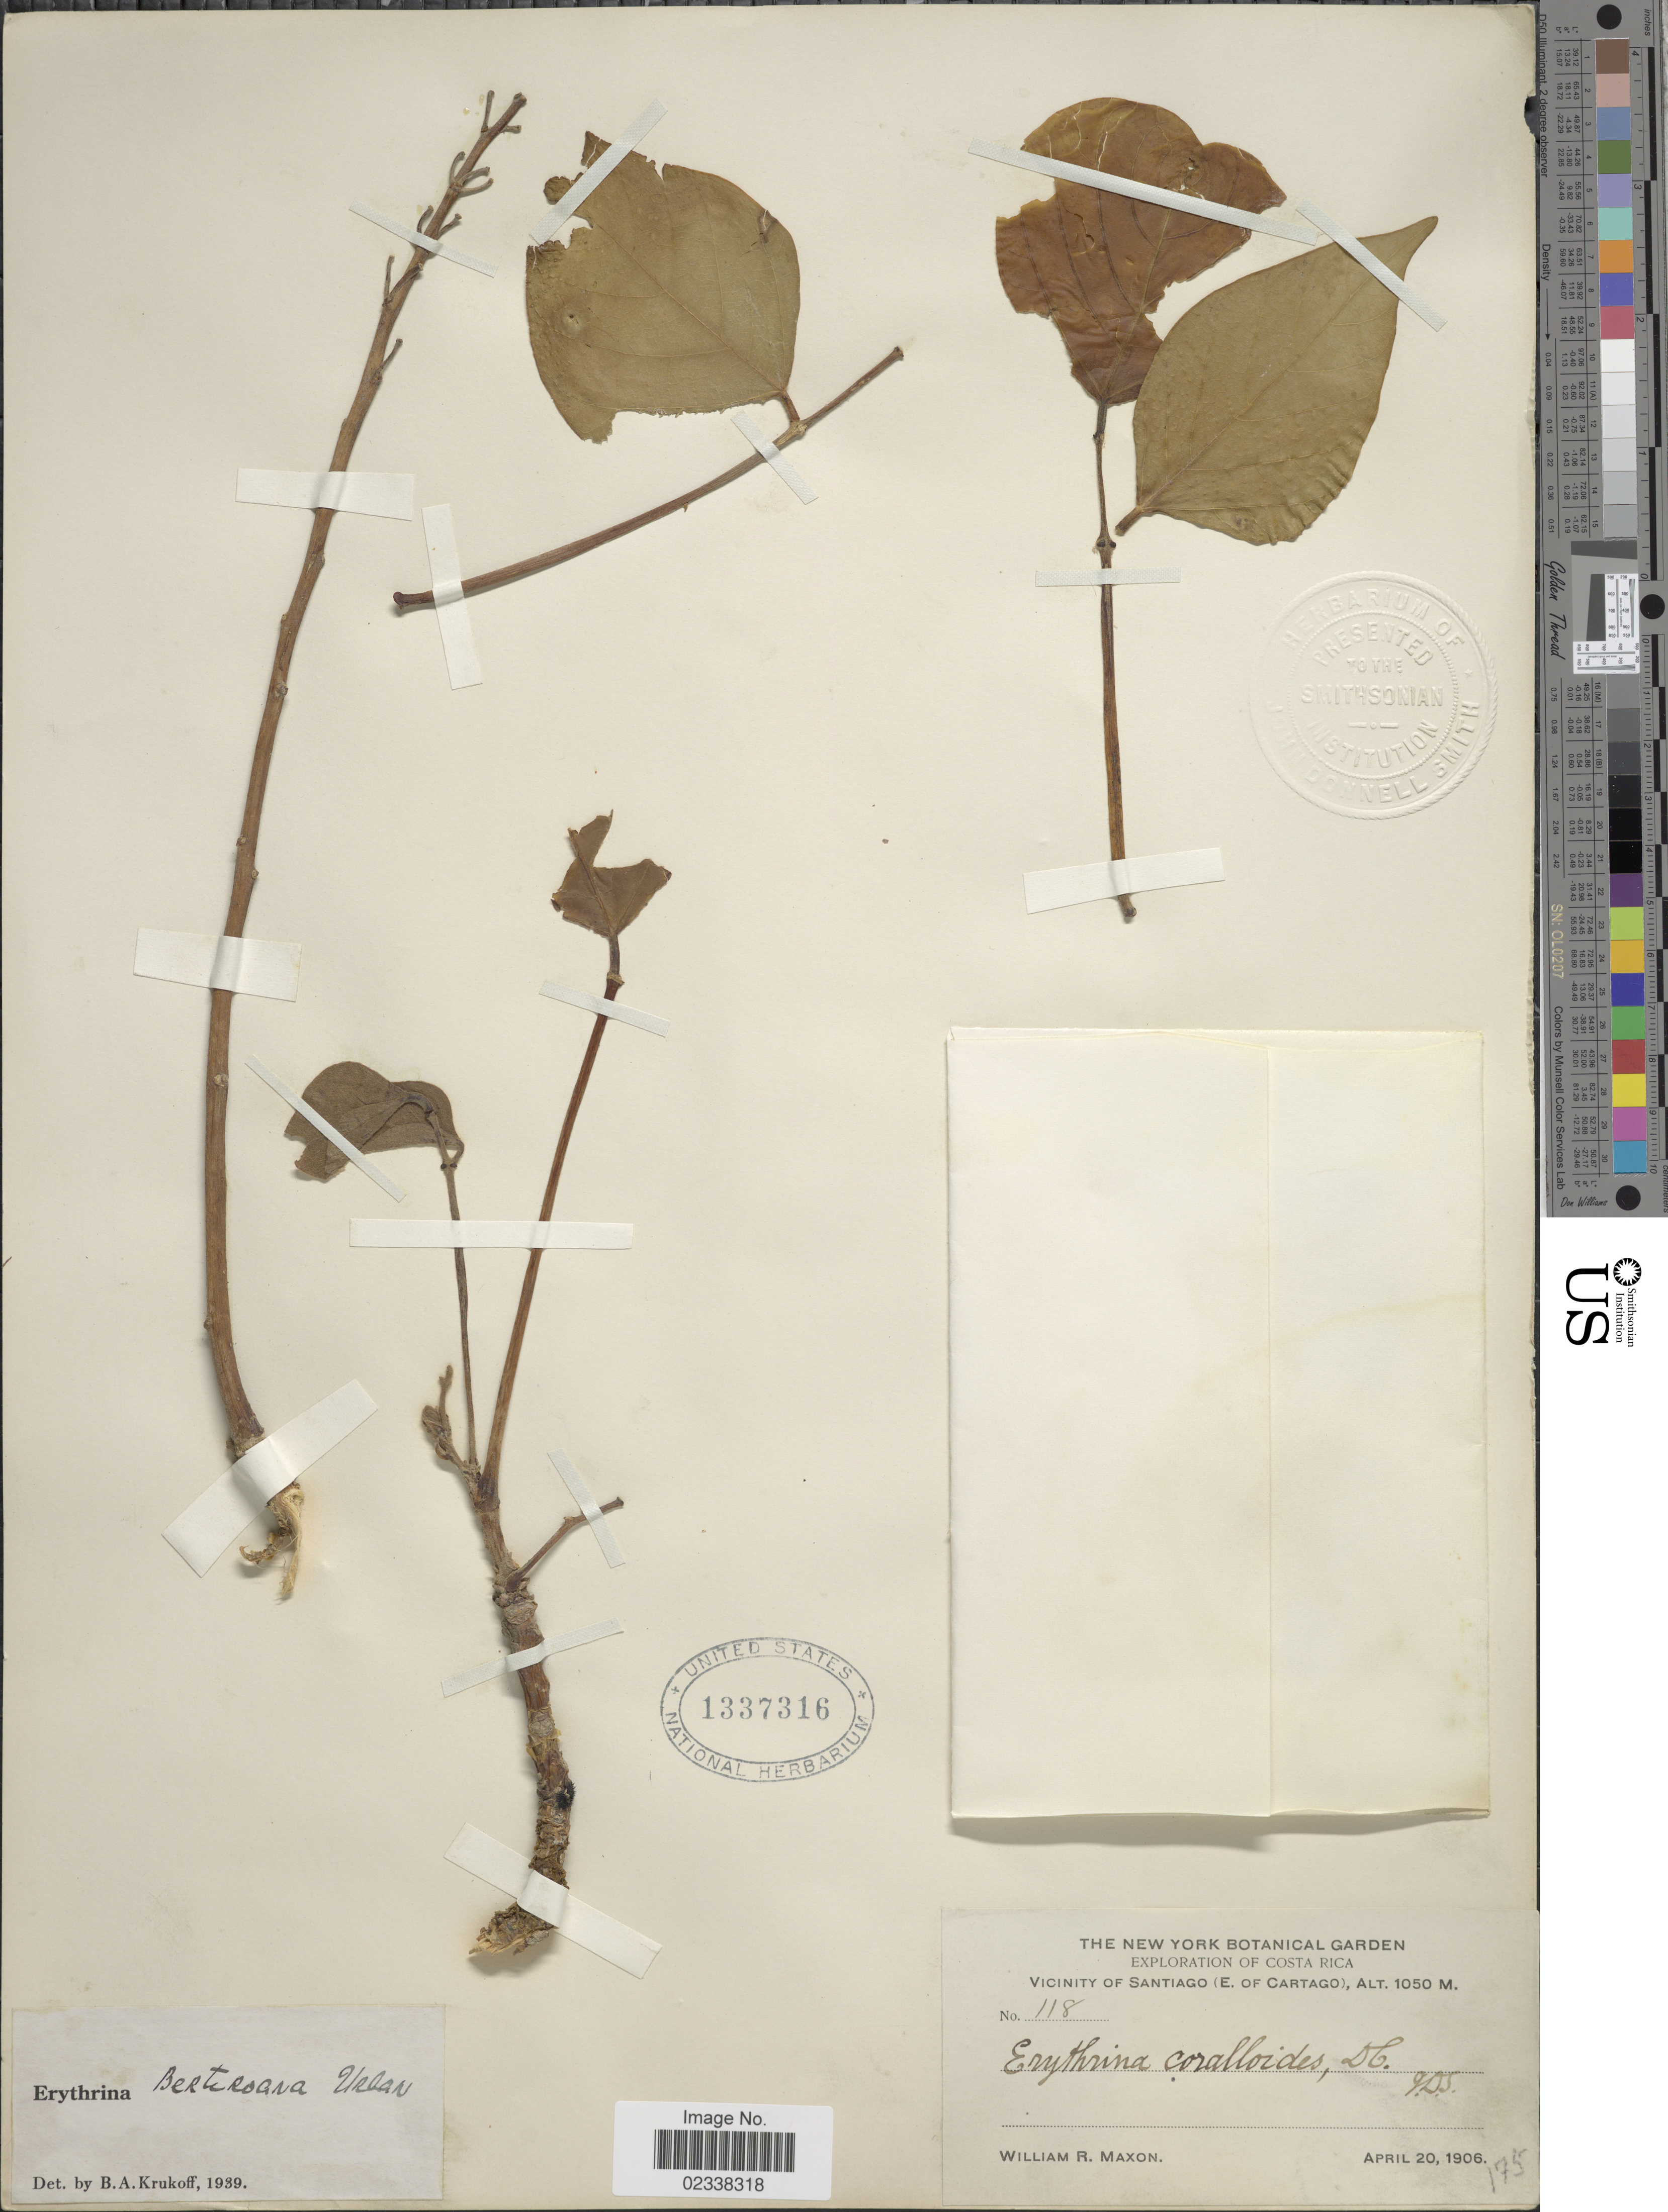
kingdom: Plantae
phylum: Tracheophyta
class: Magnoliopsida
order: Fabales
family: Fabaceae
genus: Erythrina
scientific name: Erythrina berteroana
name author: Urb.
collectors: W. R. Maxon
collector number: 118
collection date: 1906-04-20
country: Costa Rica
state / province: Cartago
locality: Vicinity of Santiago (E. of Cartago)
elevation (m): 1050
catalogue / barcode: US 1337316